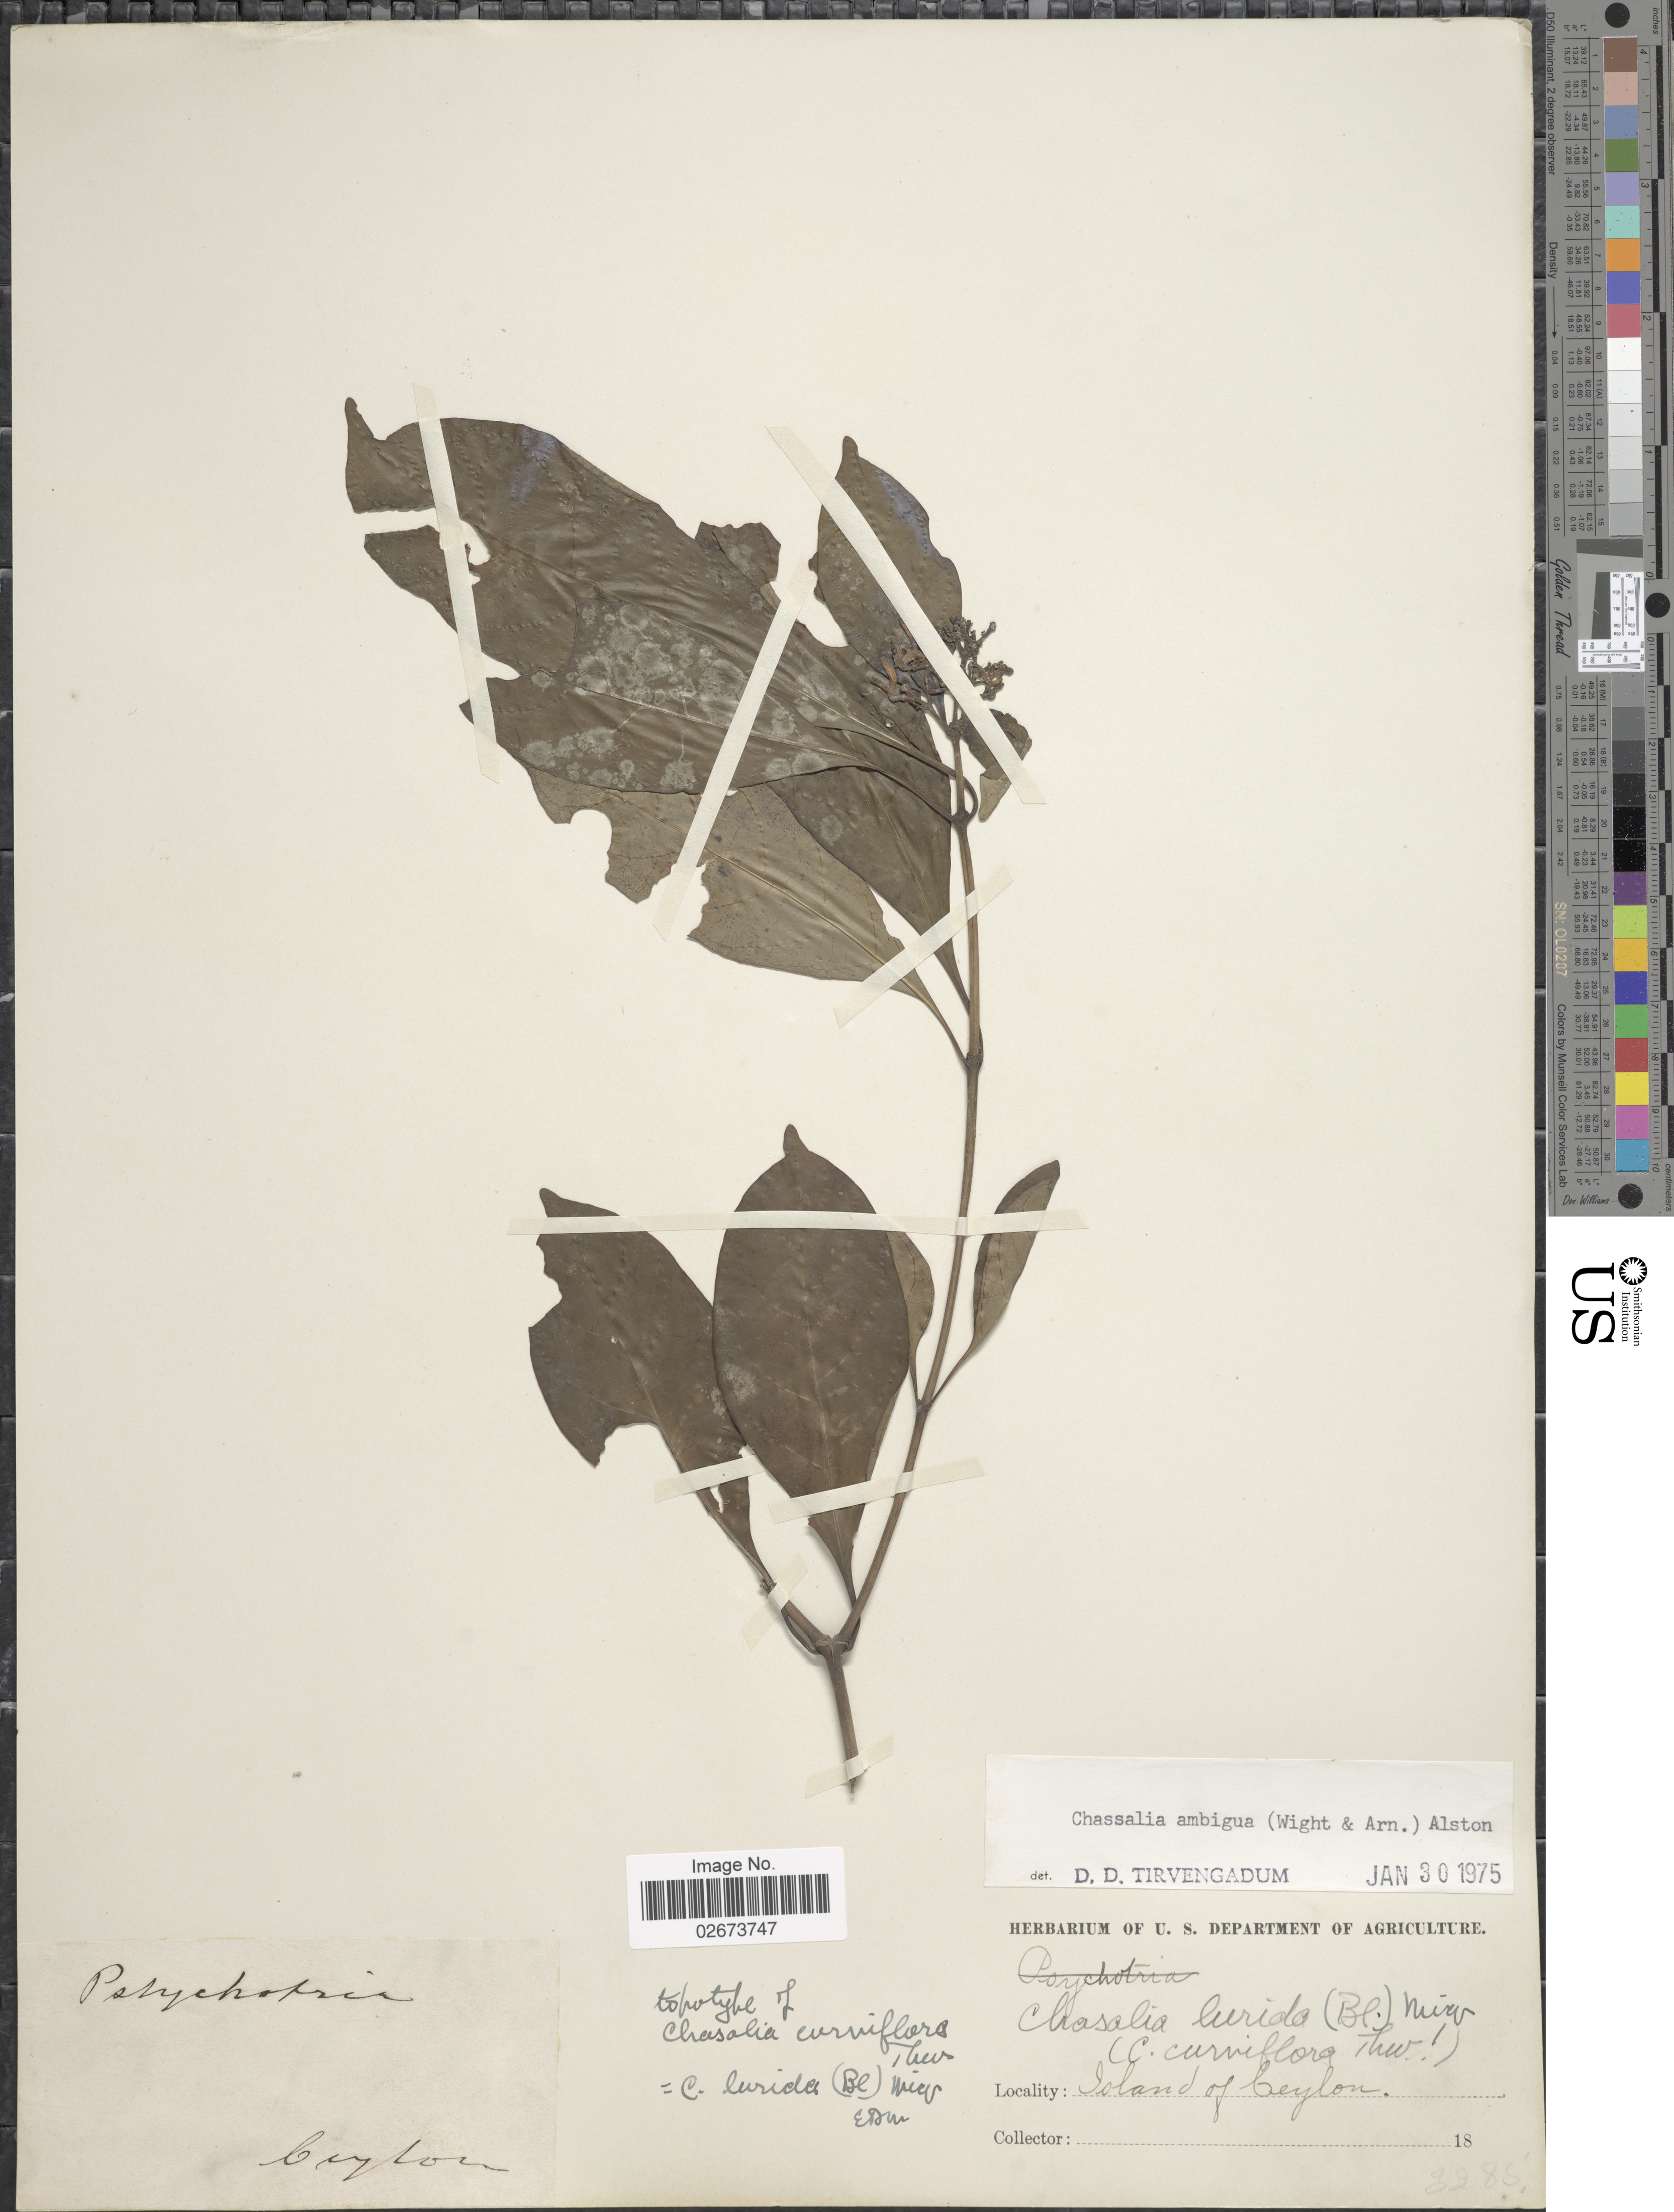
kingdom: Plantae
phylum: Tracheophyta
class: Magnoliopsida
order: Gentianales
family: Rubiaceae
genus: Chassalia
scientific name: Chassalia curviflora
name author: (Wall.) Thwaites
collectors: ex herb. U. S. Department of Agriculture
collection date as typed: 18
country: Sri Lanka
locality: Island of Ceylon, Ceylon